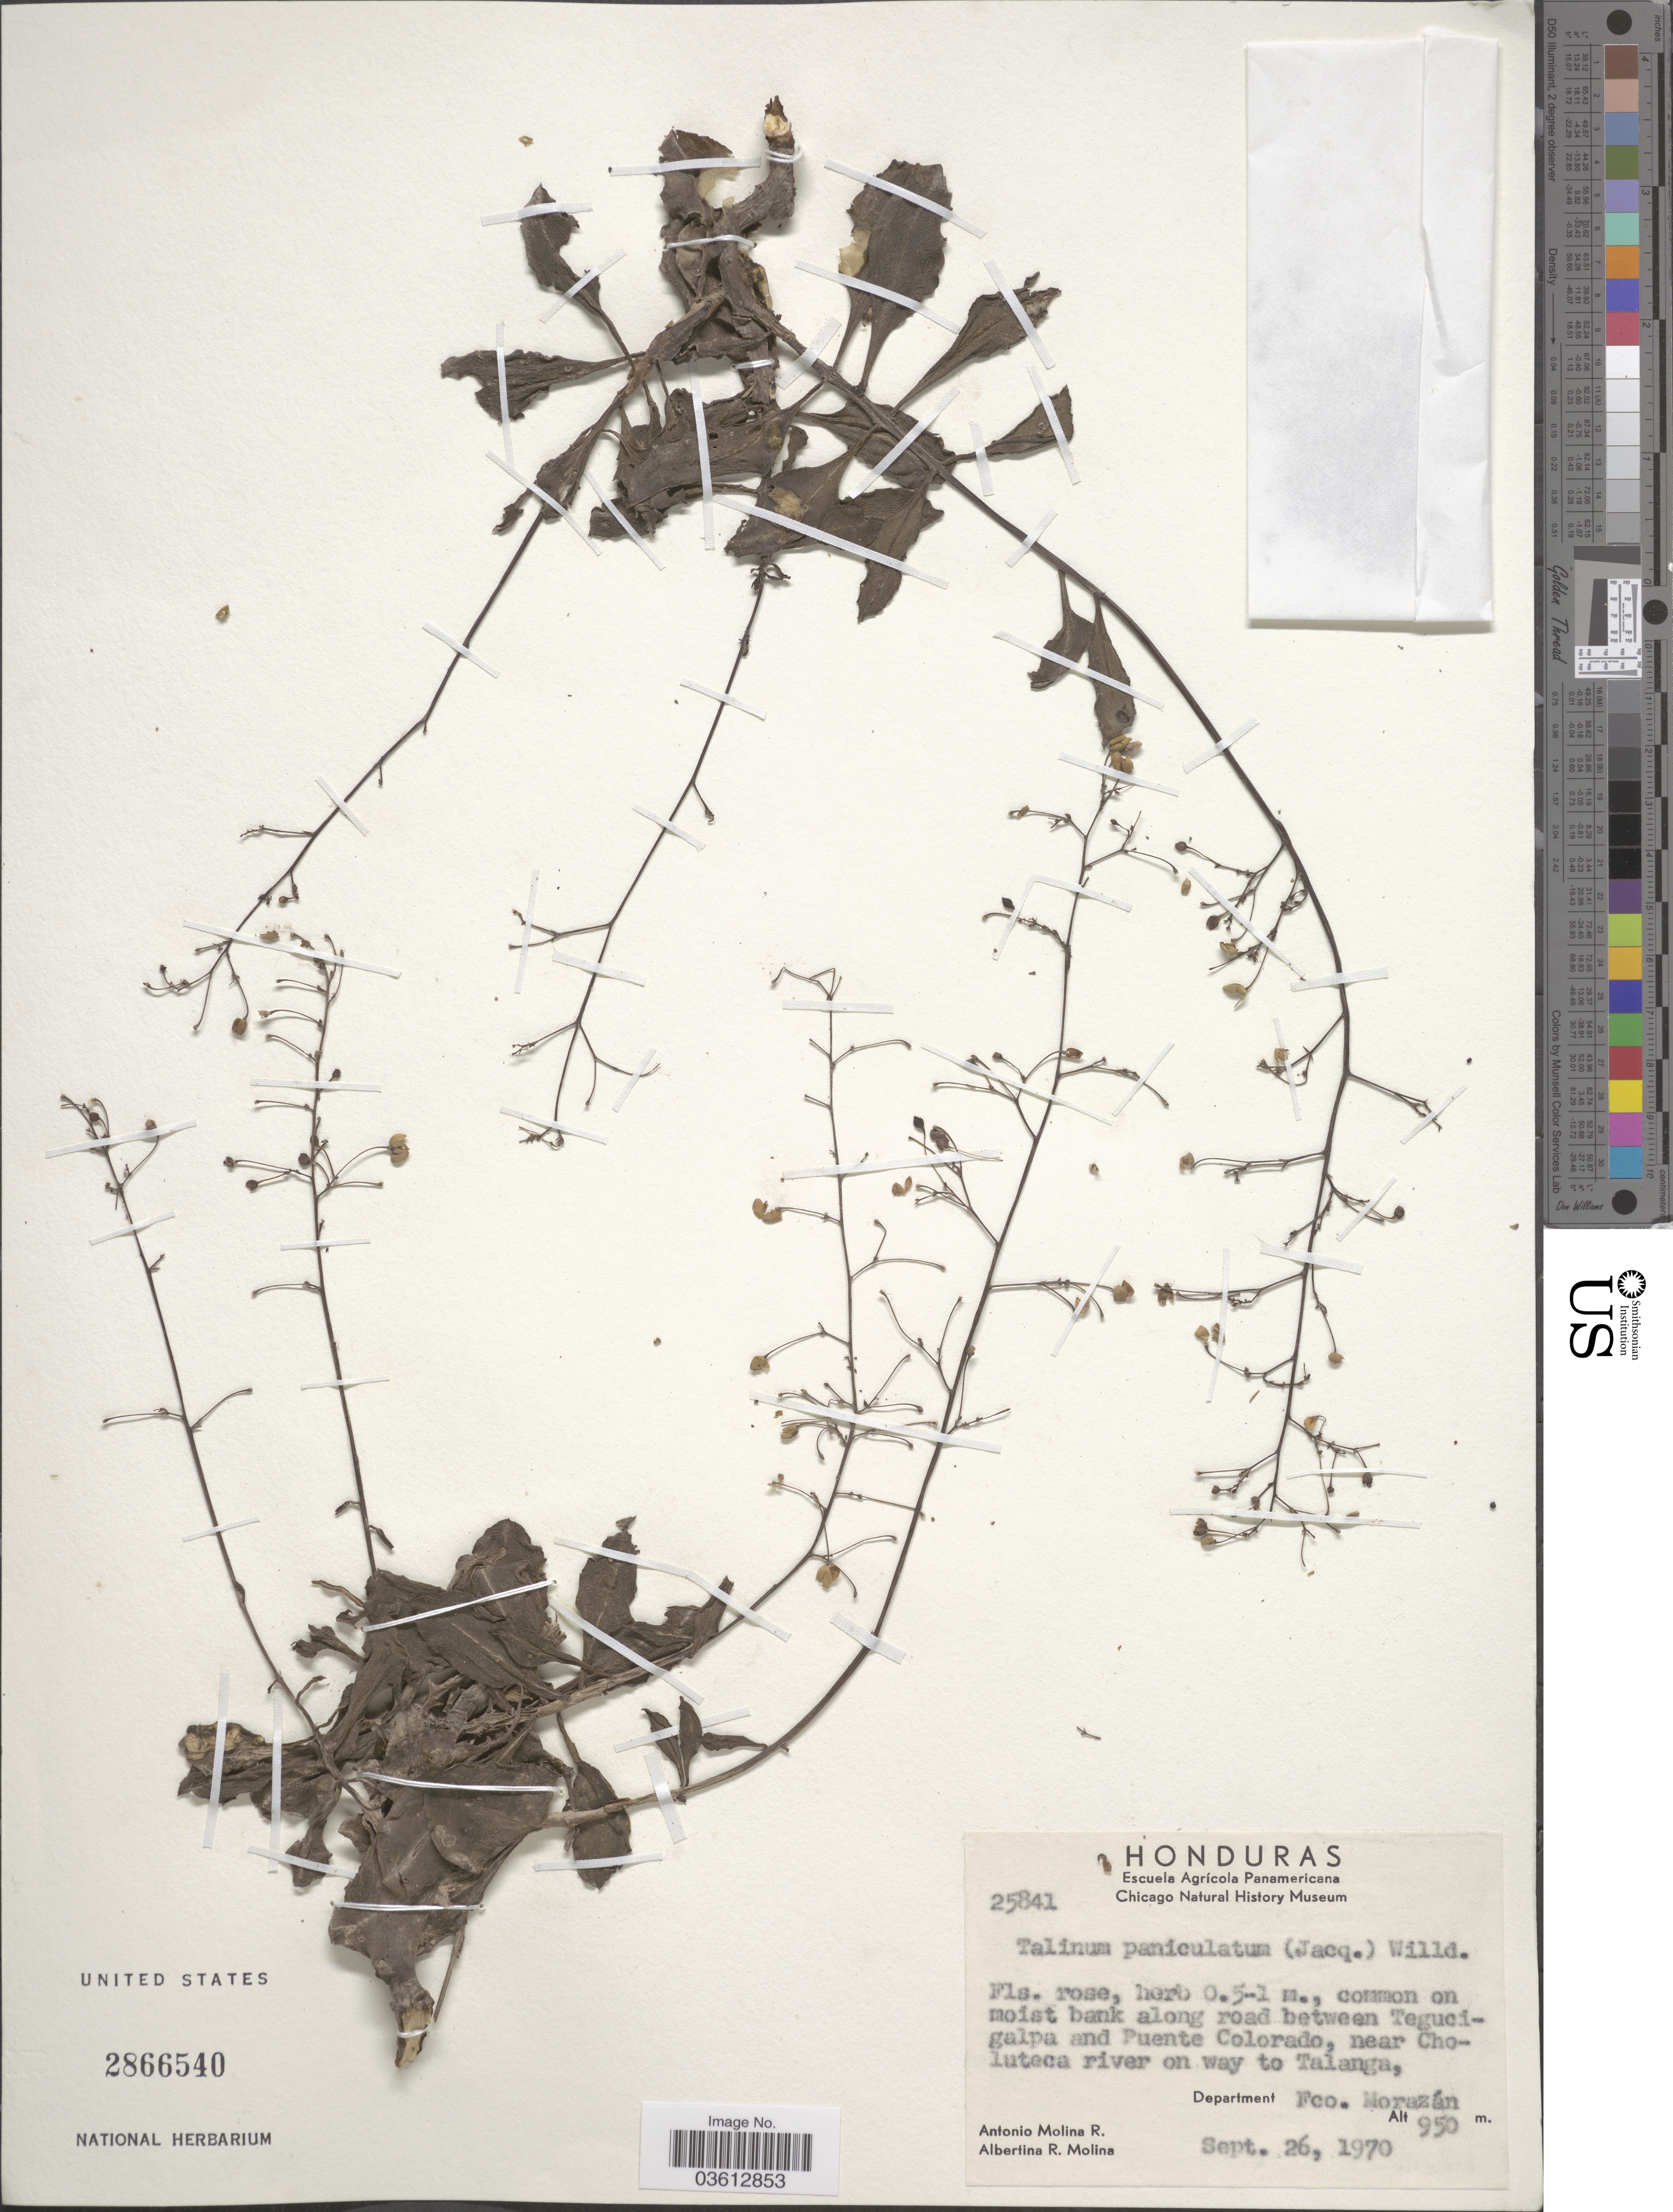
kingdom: Plantae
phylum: Tracheophyta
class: Magnoliopsida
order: Caryophyllales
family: Talinaceae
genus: Talinum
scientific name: Talinum paniculatum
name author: (Jacq.) Gaertn.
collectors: A. Molina R. & A. R. Molina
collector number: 25841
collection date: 1970-09-26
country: Honduras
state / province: Fco. Morazán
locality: On moist bank along road between Tegucigalpa and Puente Colorado, near Choluteca river on way to Talanga, Department Fco. Morazán.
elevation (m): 950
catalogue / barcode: US 2866540